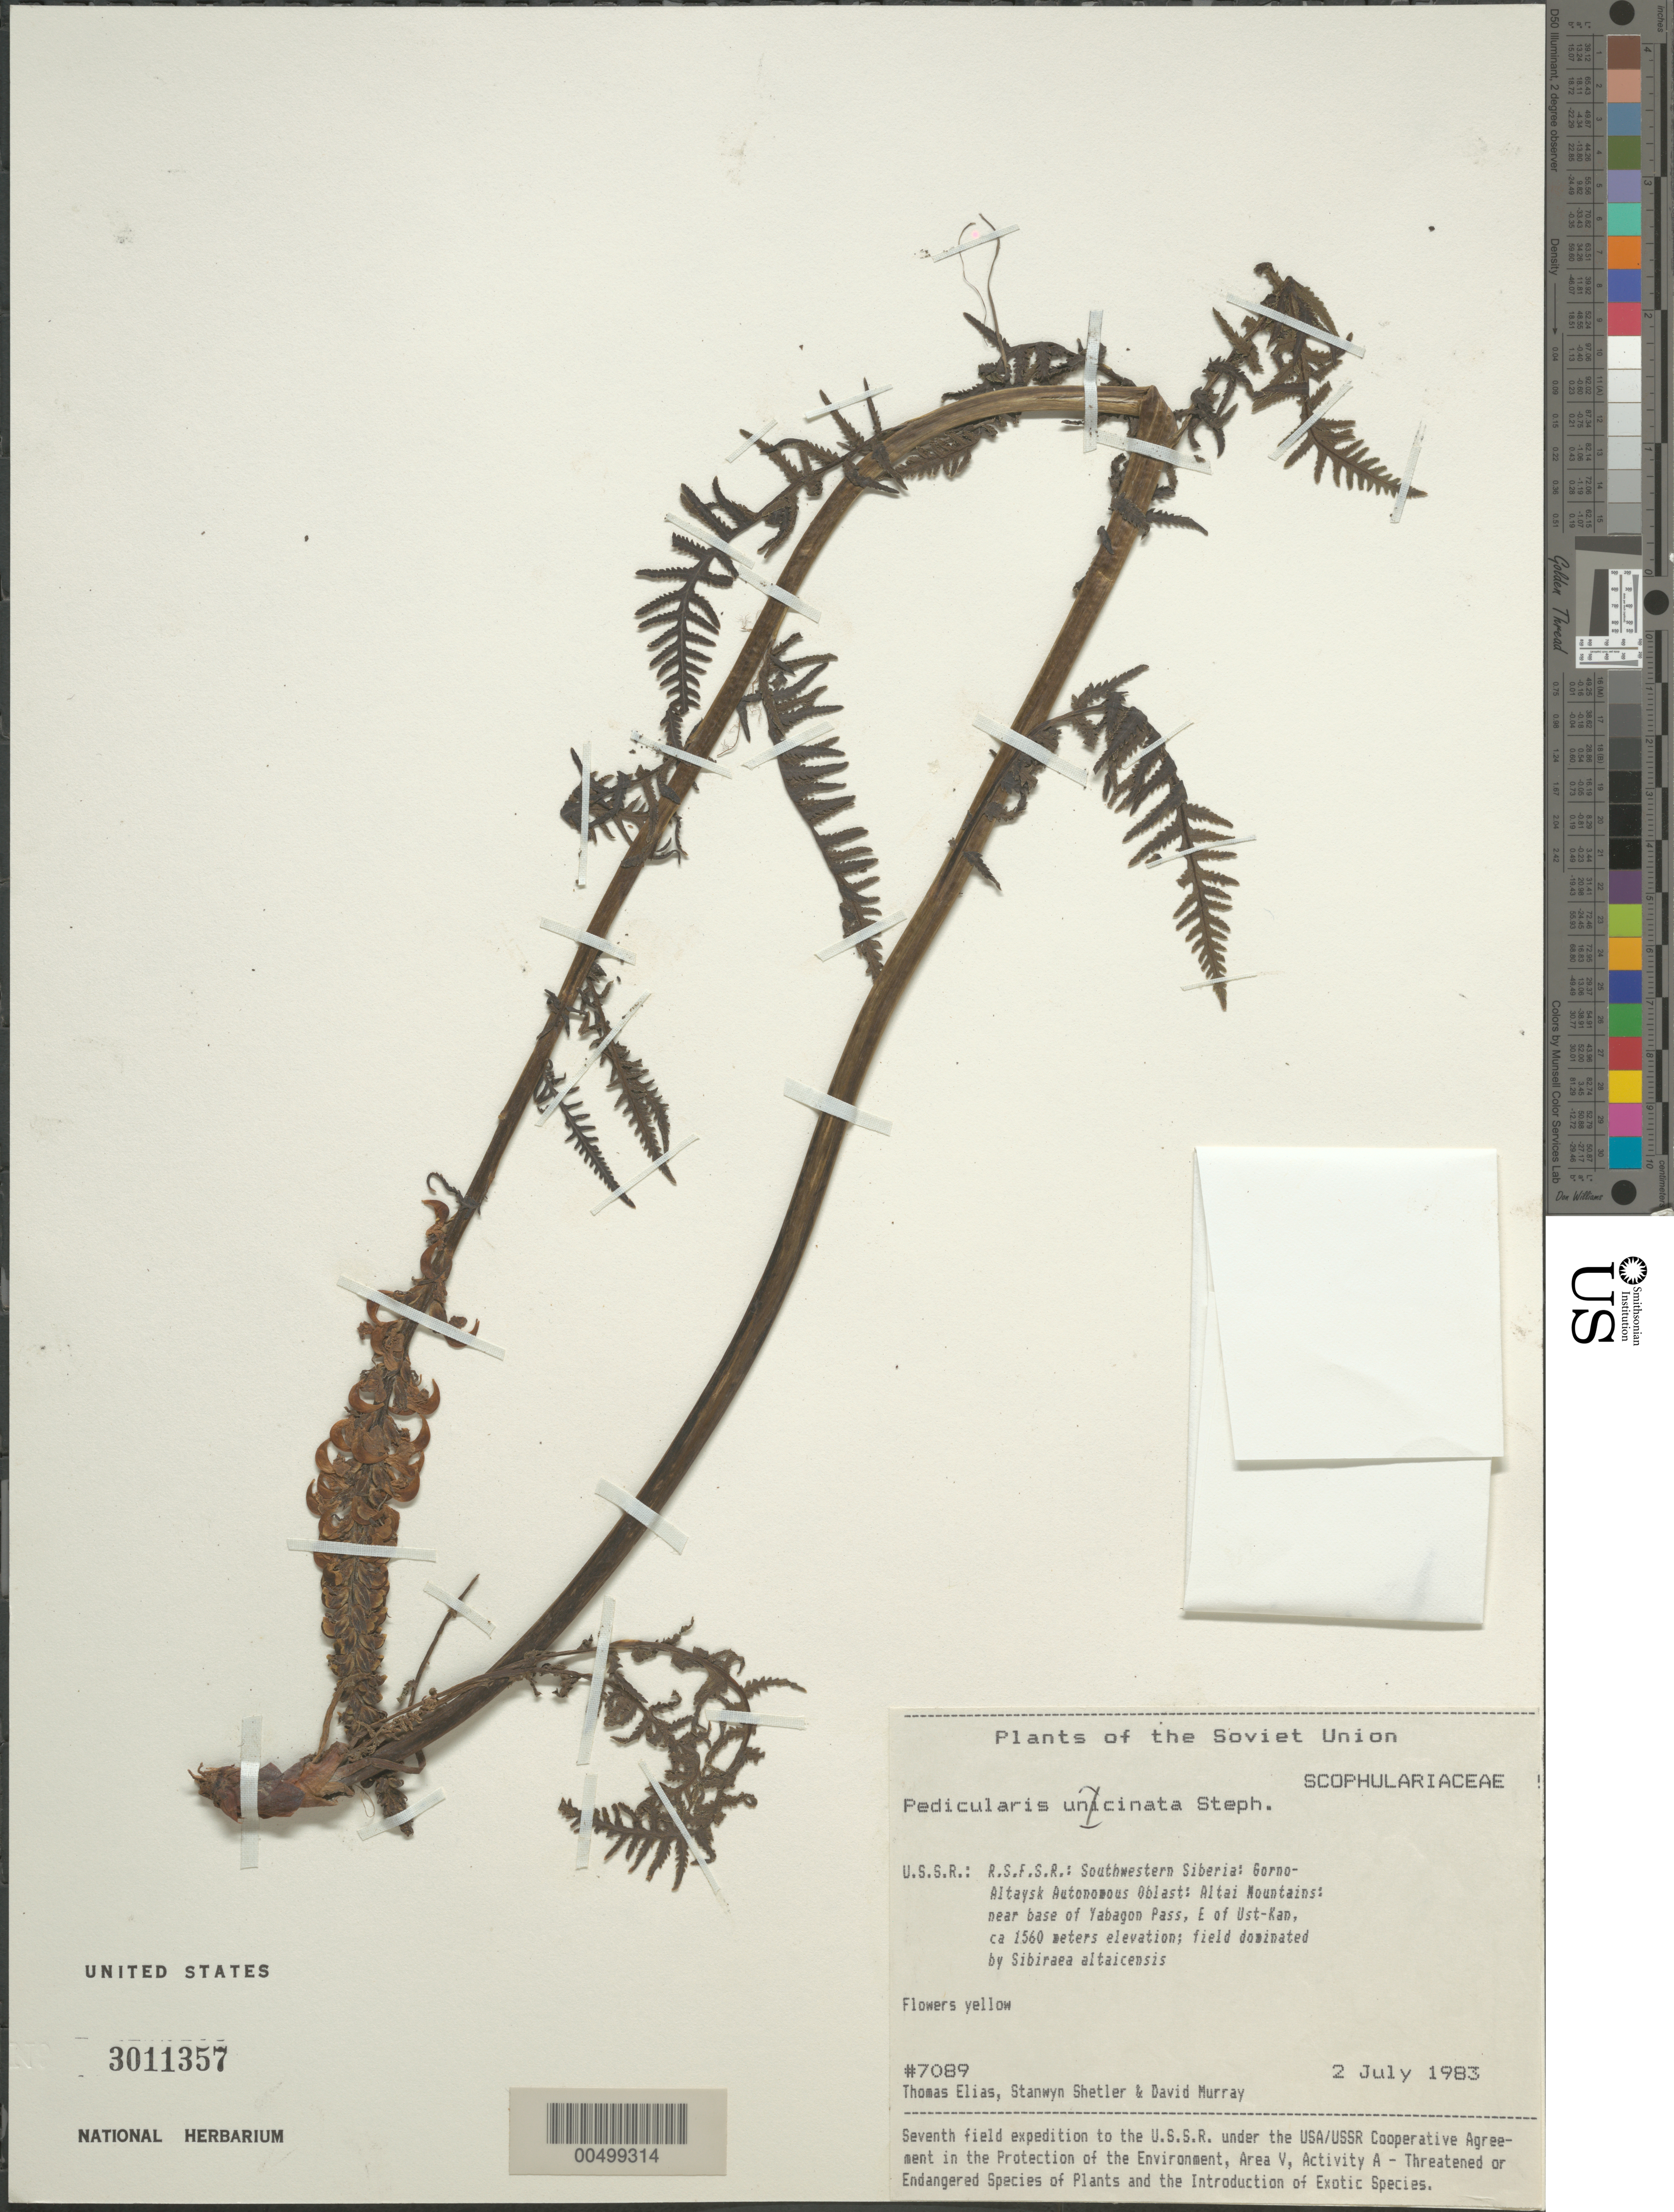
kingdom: Plantae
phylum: Tracheophyta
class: Magnoliopsida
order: Lamiales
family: Orobanchaceae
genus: Pedicularis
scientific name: Pedicularis uncinata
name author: Steph.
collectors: T. Elias, S. Shetler & D. F. Murray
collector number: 7089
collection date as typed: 02 Jul 1983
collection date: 1983-07-02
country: Russian Federation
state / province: Altai Republic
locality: Altai Mountains, near base of Yabagon Pass, E of Ust-Kan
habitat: field dominated by Sibiraea altaiensis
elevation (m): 1560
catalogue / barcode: US 3011357